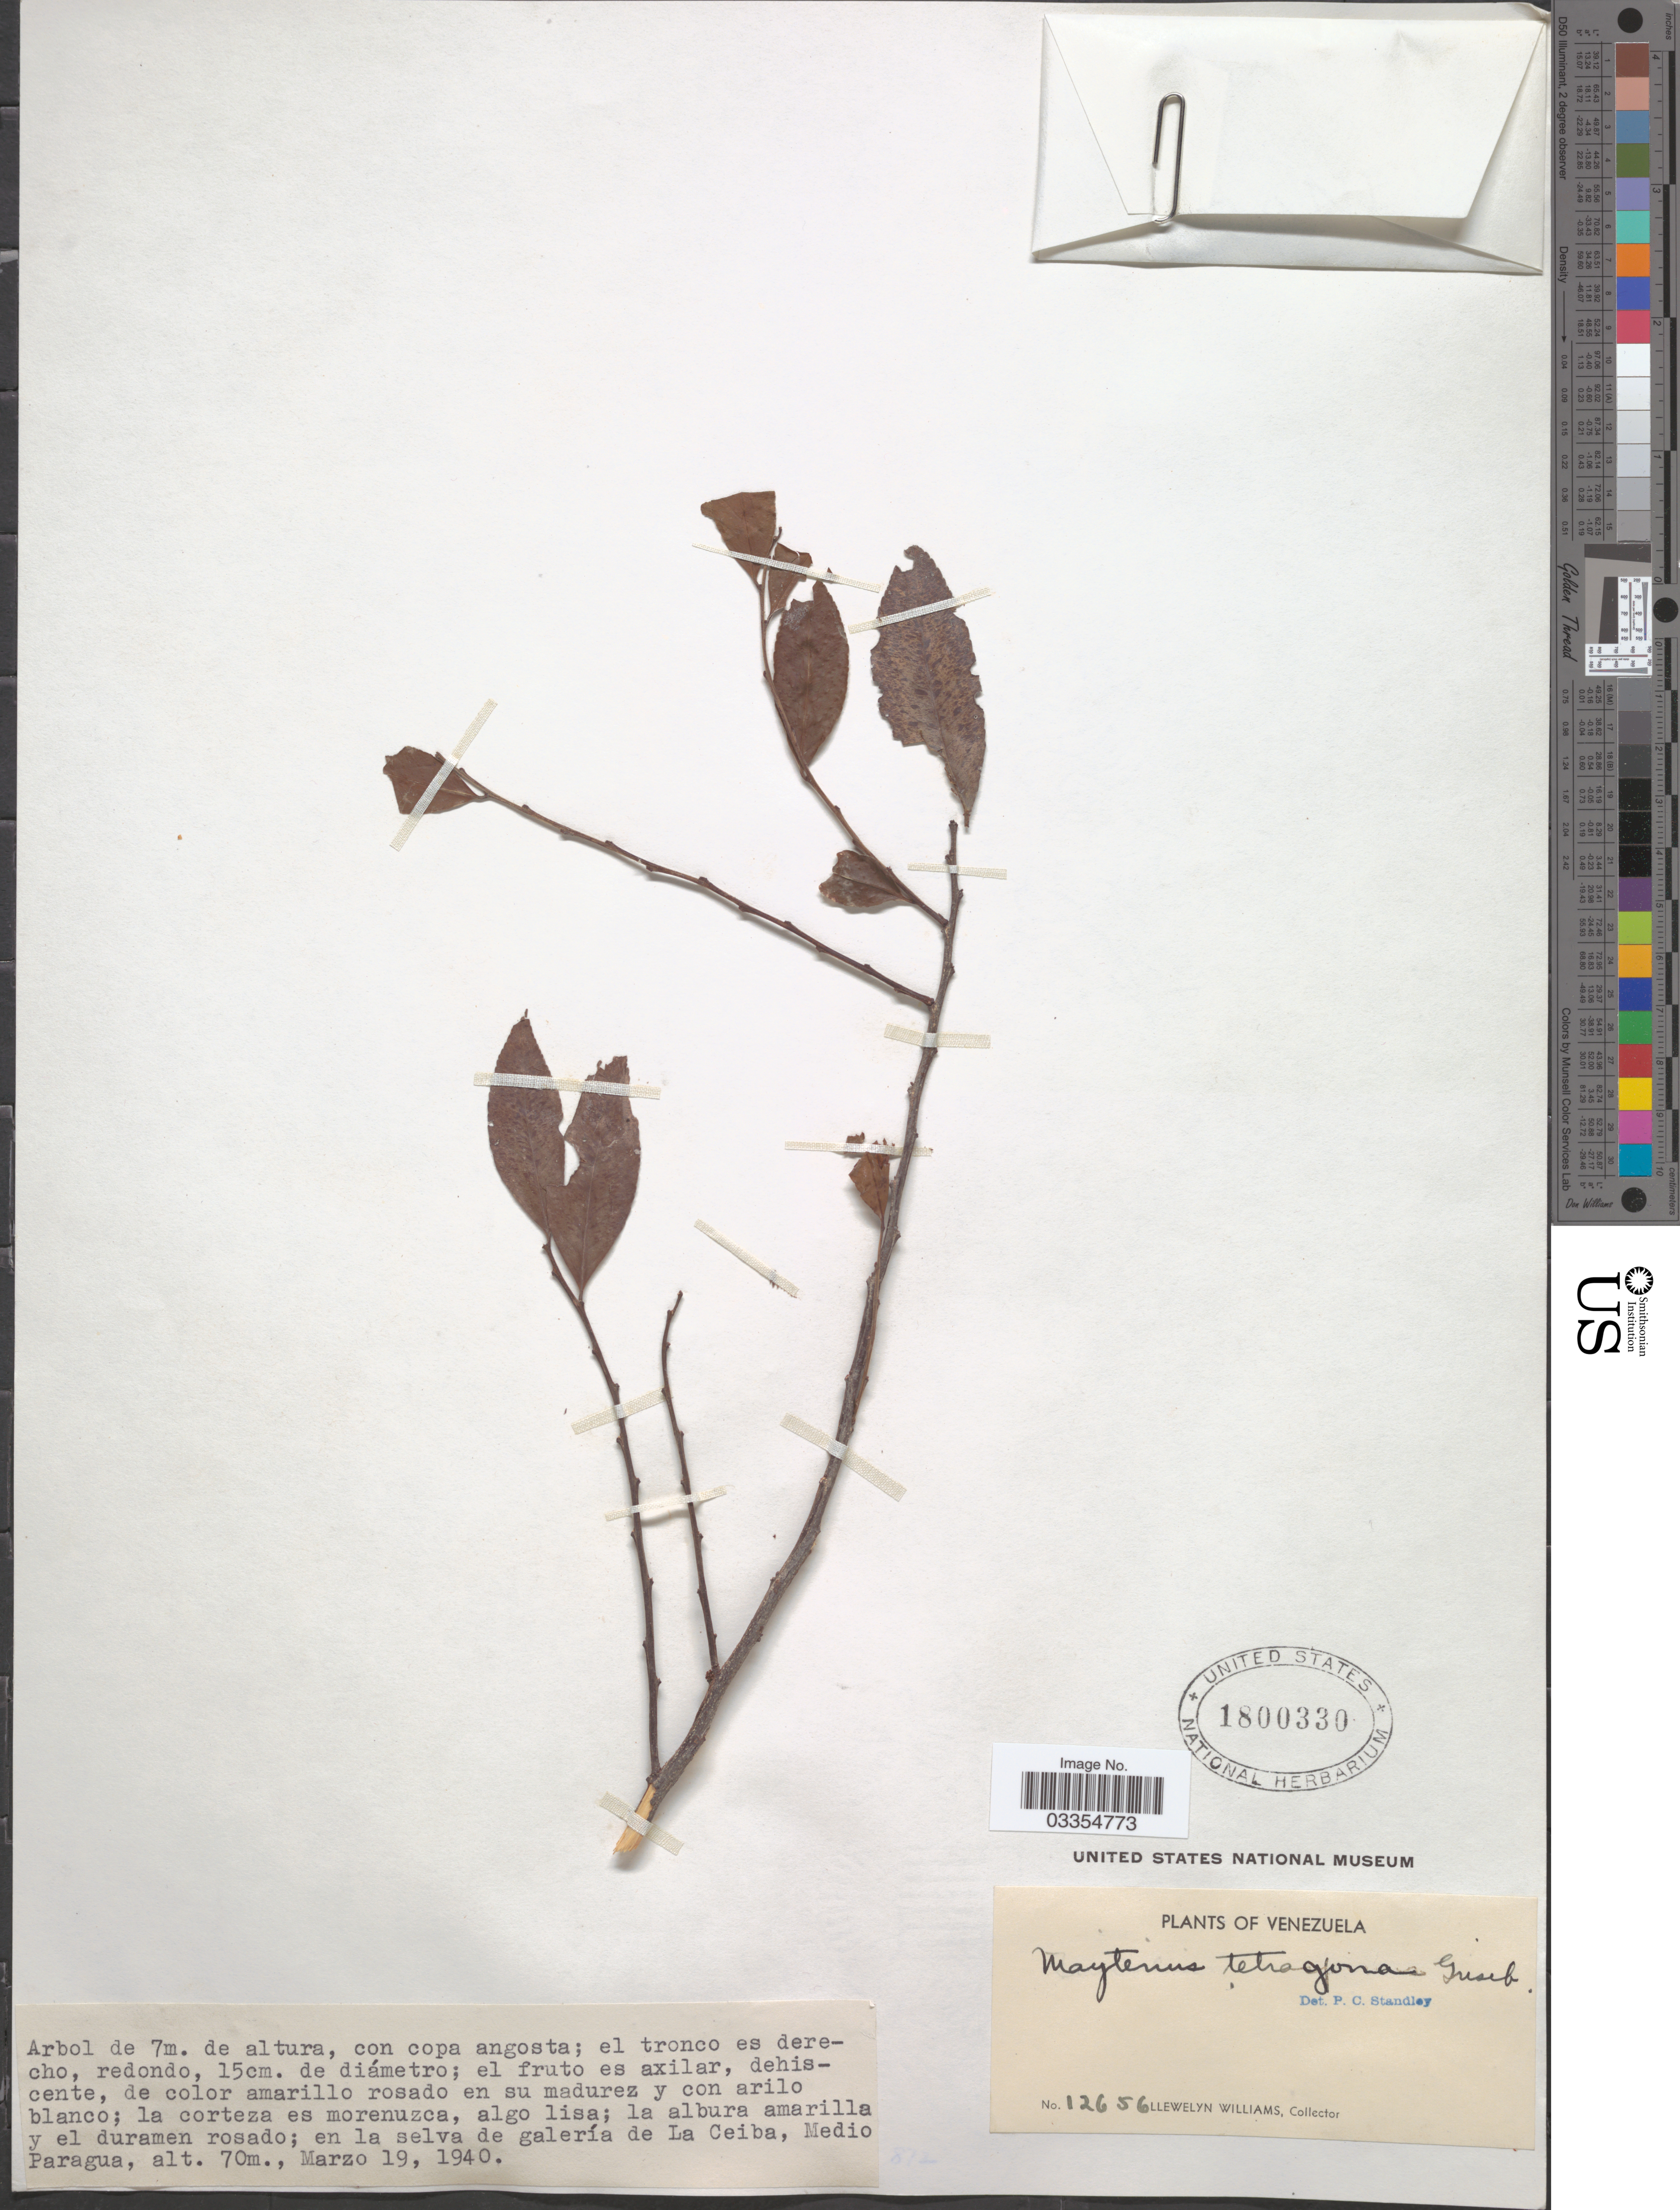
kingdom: Plantae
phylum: Tracheophyta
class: Magnoliopsida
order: Celastrales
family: Celastraceae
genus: Maytenus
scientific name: Maytenus floribunda Pittier, nom. illeg. hom.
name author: Pittier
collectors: Ll. Williams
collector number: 12656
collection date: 1940-03-19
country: Venezuela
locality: En la selva de galería de La Ceiba, Medio Paragua.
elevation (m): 70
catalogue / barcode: US 1800330